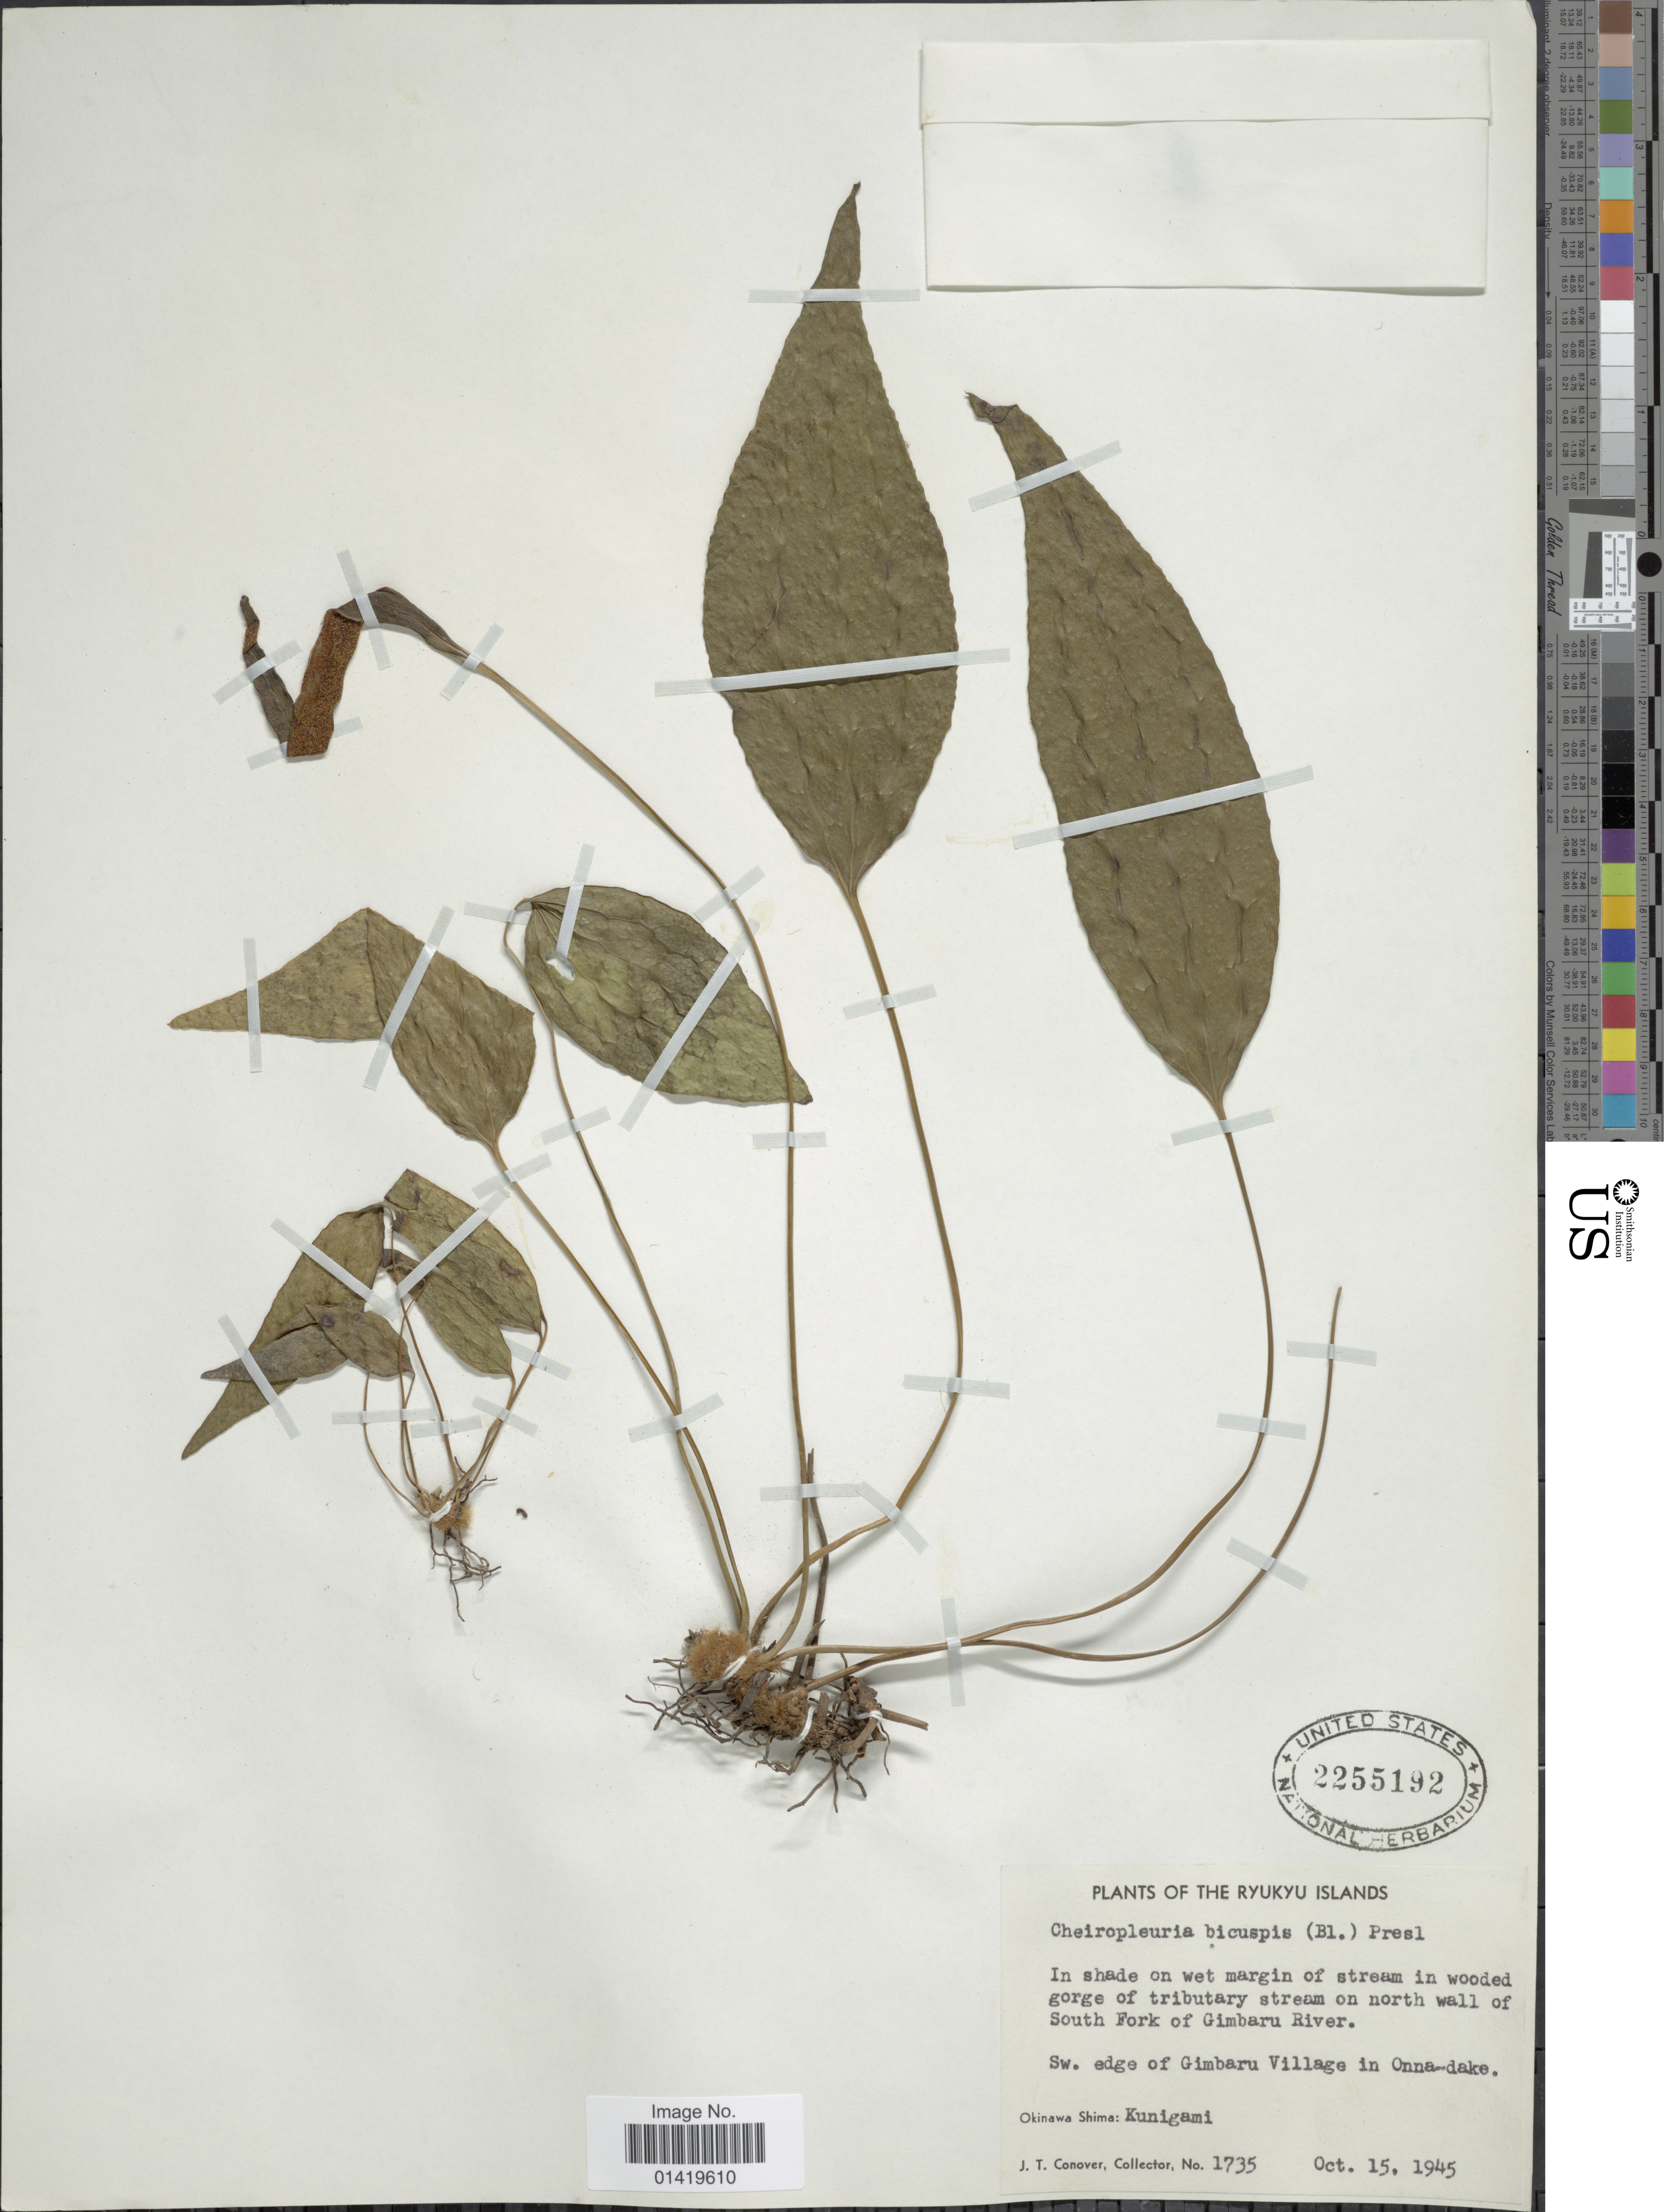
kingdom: Plantae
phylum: Tracheophyta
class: Polypodiopsida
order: Gleicheniales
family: Dipteridaceae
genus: Cheiropleuria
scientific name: Cheiropleuria bicuspis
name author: (Blume) C. Presl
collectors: J. T. Conover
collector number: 1735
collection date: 1945-10-15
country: Japan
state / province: Okinawa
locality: The Ryukyu Islands. In shade on wet margin of stream in wooded gorge of tributary stream on north wall of South Fork of Gimbaru river. Sw edge of Gimbaru Village in Onna-dake. Okinawa Shima: Kunigami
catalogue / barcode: US 2255192